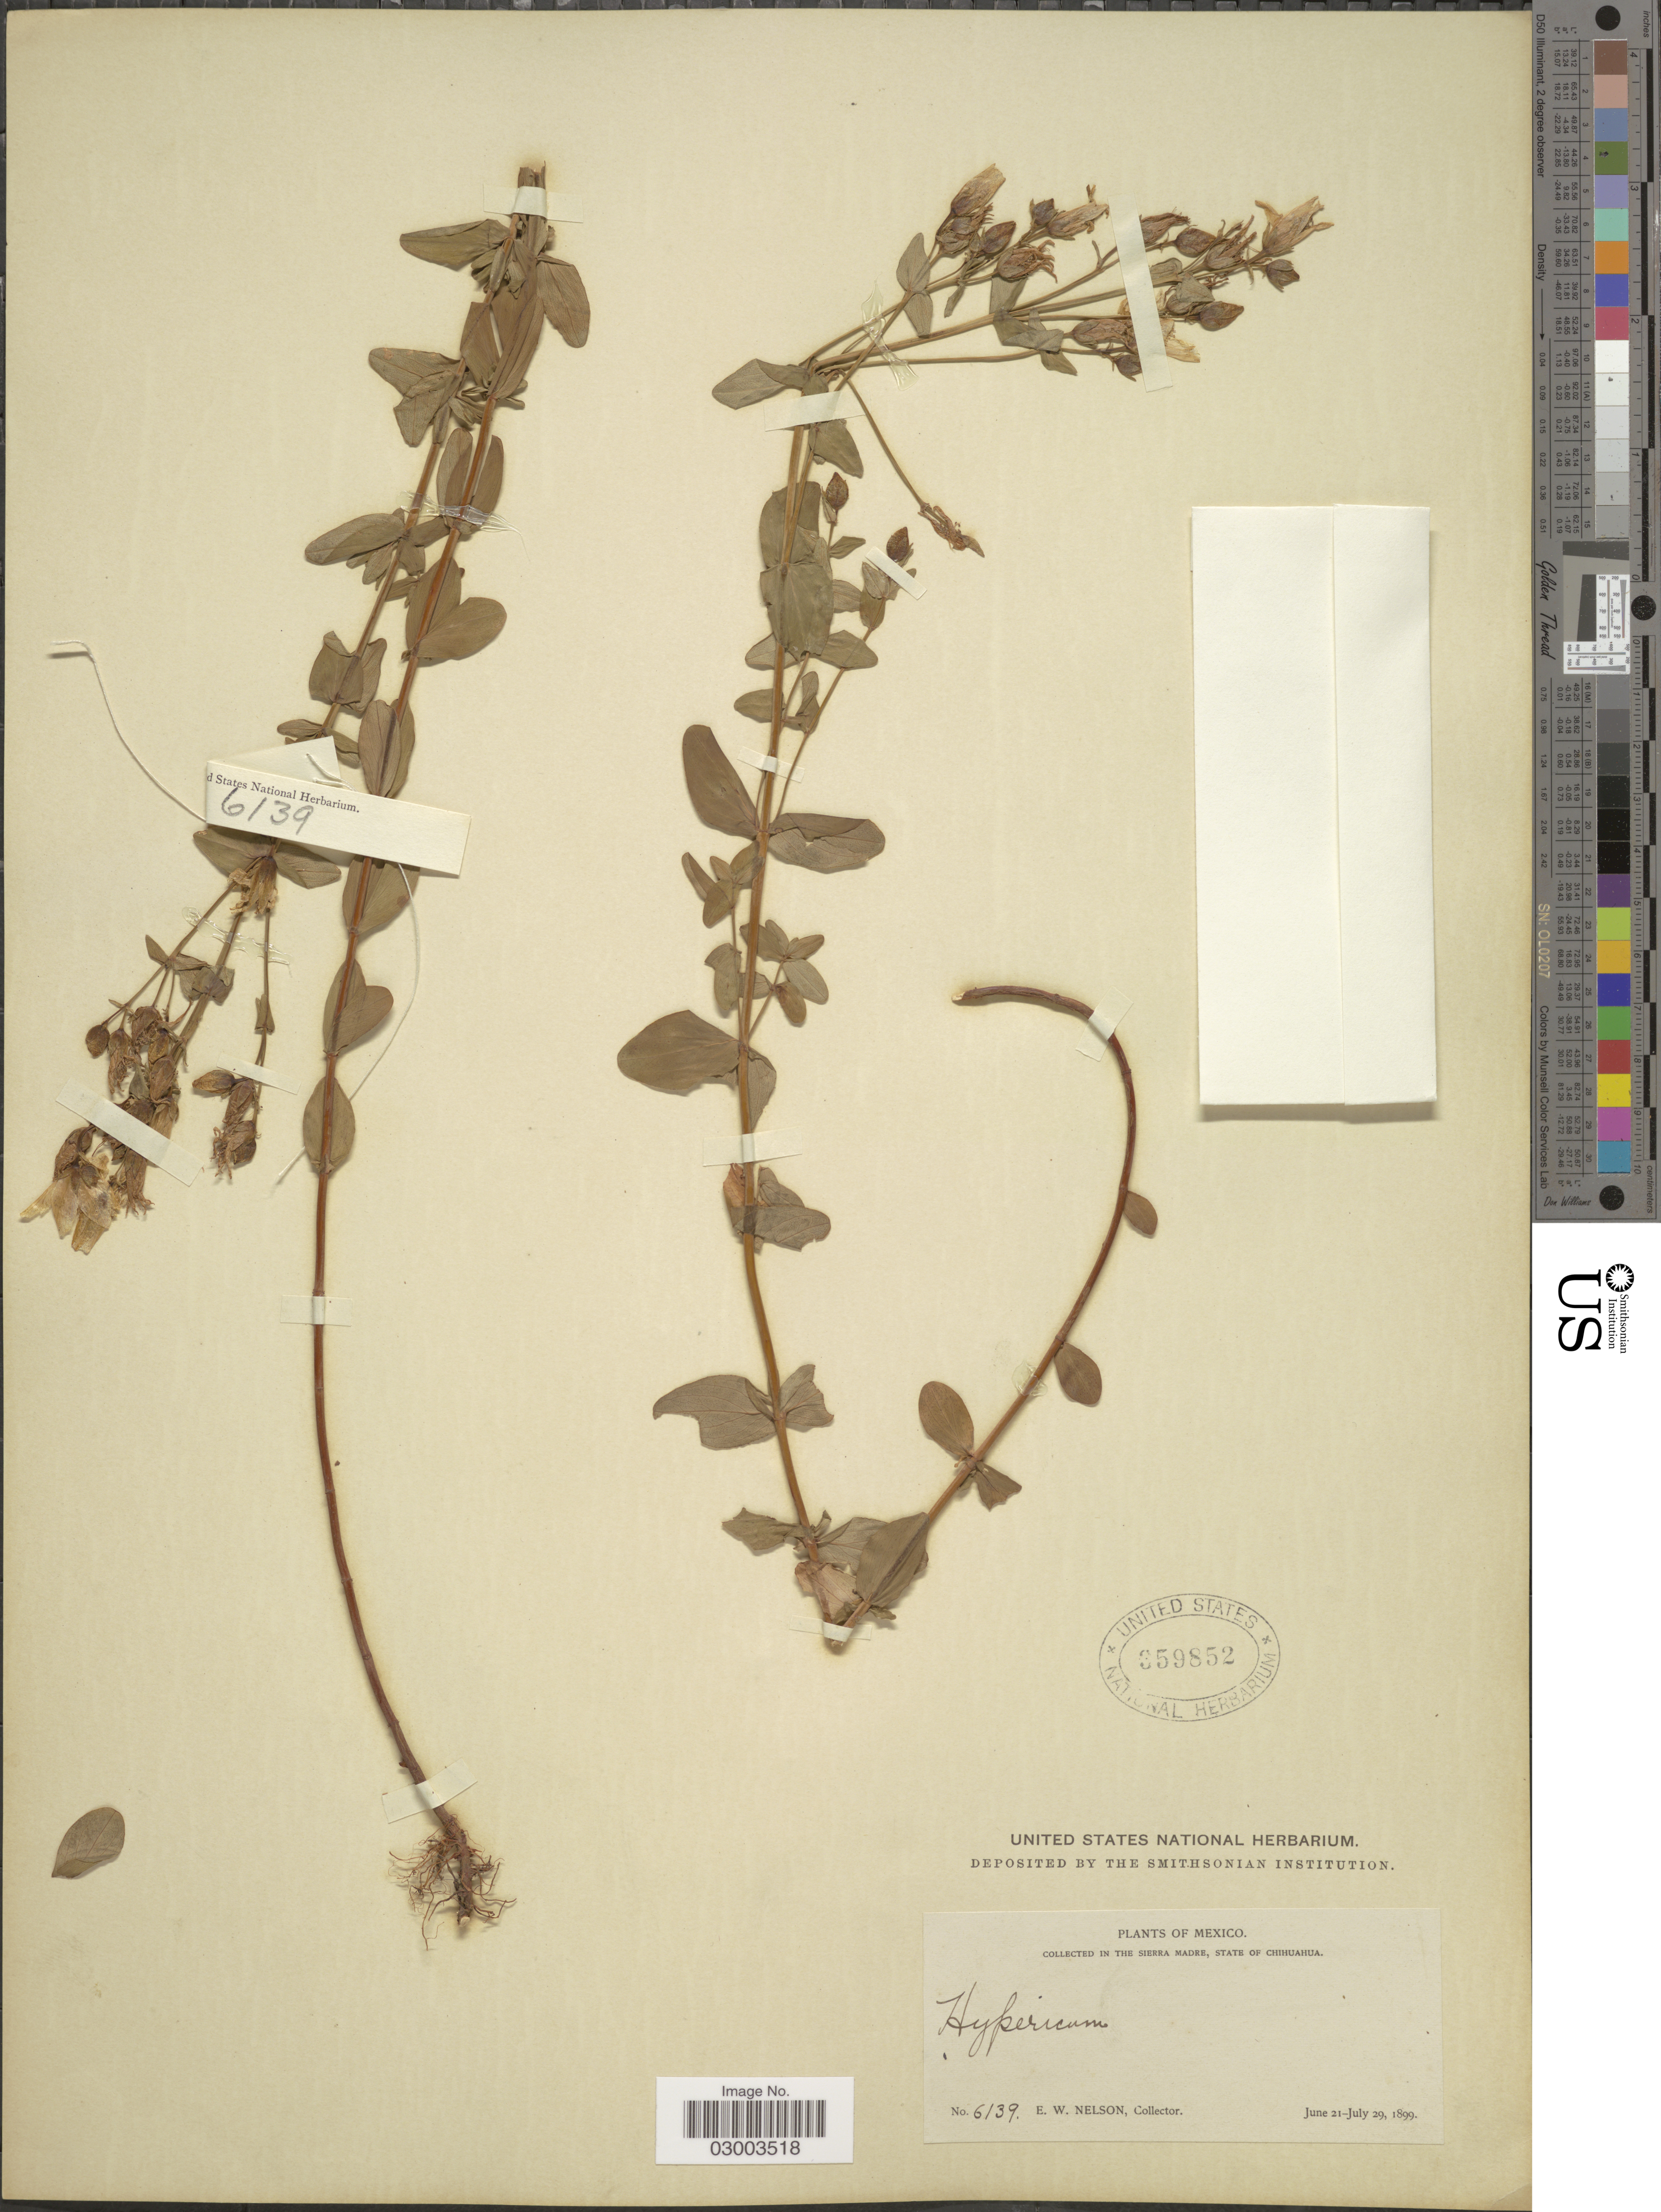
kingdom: Plantae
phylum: Tracheophyta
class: Magnoliopsida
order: Malpighiales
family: Hypericaceae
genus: Hypericum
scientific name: Hypericum simulans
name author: Rose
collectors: E. W. Nelson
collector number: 6139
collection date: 1899-06-21/1899-06-29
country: Mexico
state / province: Chihuahua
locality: In the Sierra Madre.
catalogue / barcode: US 359852